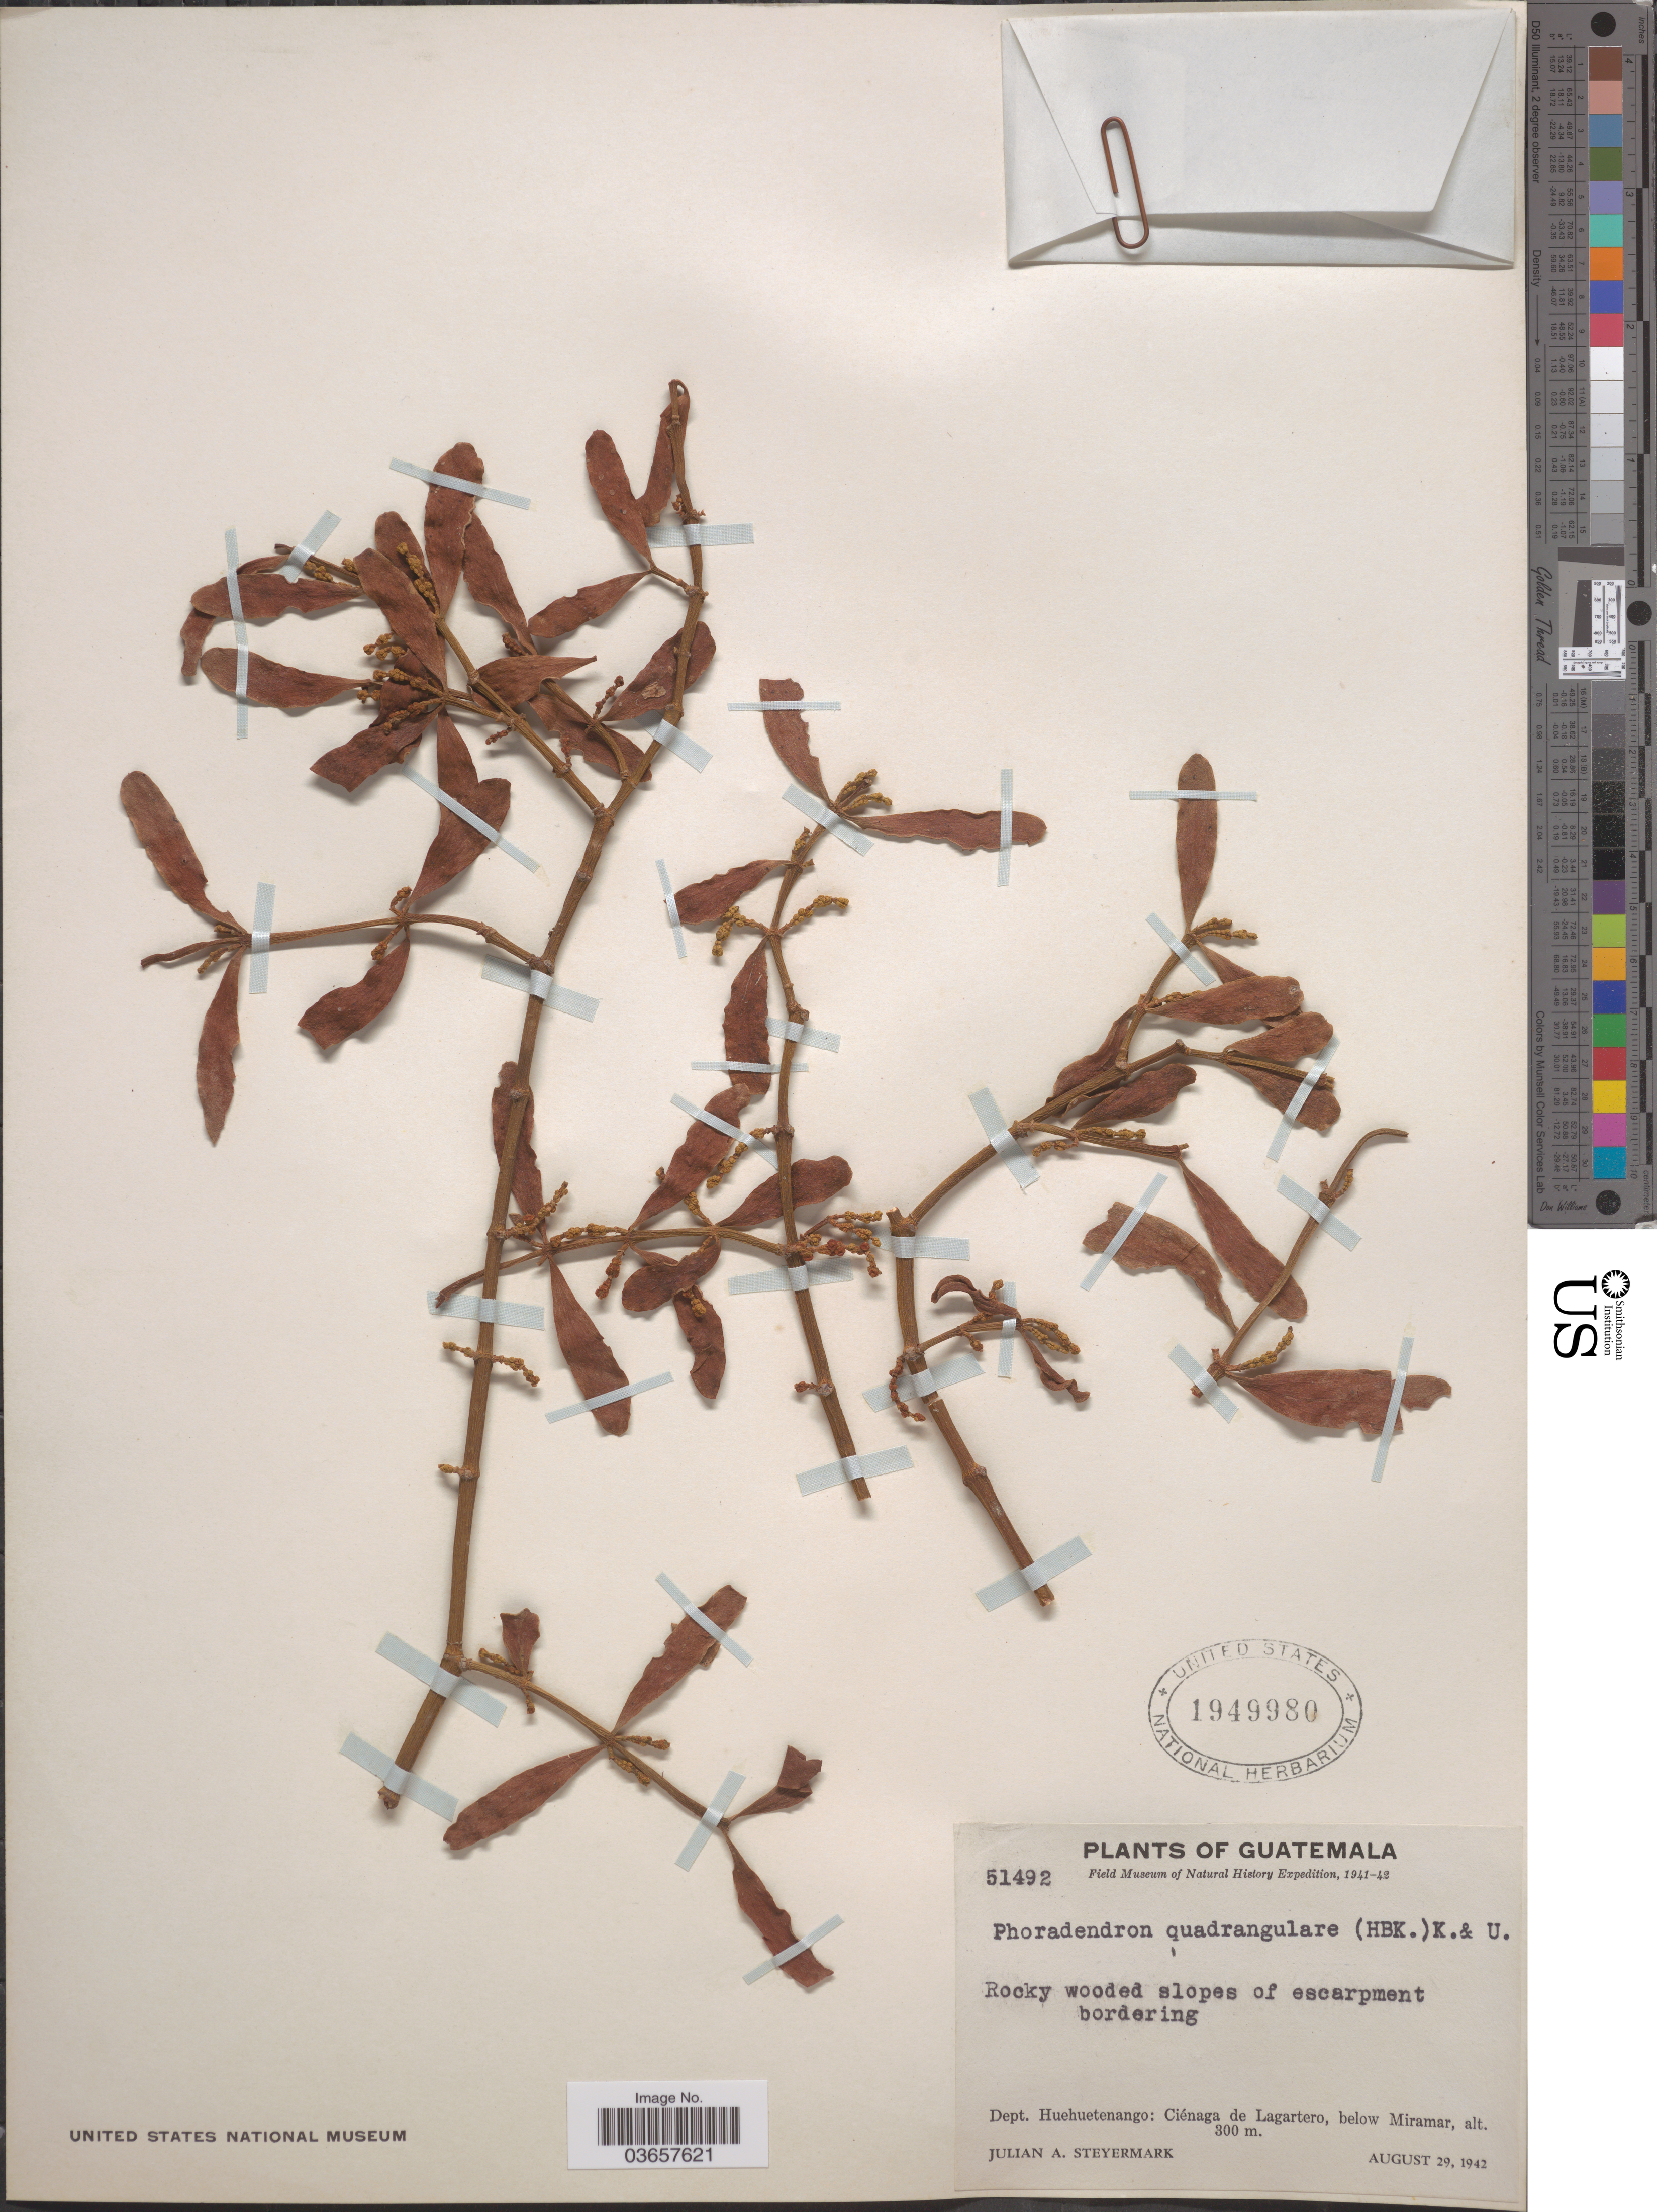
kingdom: Plantae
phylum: Tracheophyta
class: Magnoliopsida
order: Santalales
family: Viscaceae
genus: Phoradendron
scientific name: Phoradendron quadrangulare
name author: (Kunth) Griseb.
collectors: J. Steyermark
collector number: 51492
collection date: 1942-08-29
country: Guatemala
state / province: Huehuetenango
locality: Dept. Huehuetenango: Ciénaga de Lagartero, below Miramar.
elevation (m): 300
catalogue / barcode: US 1949980